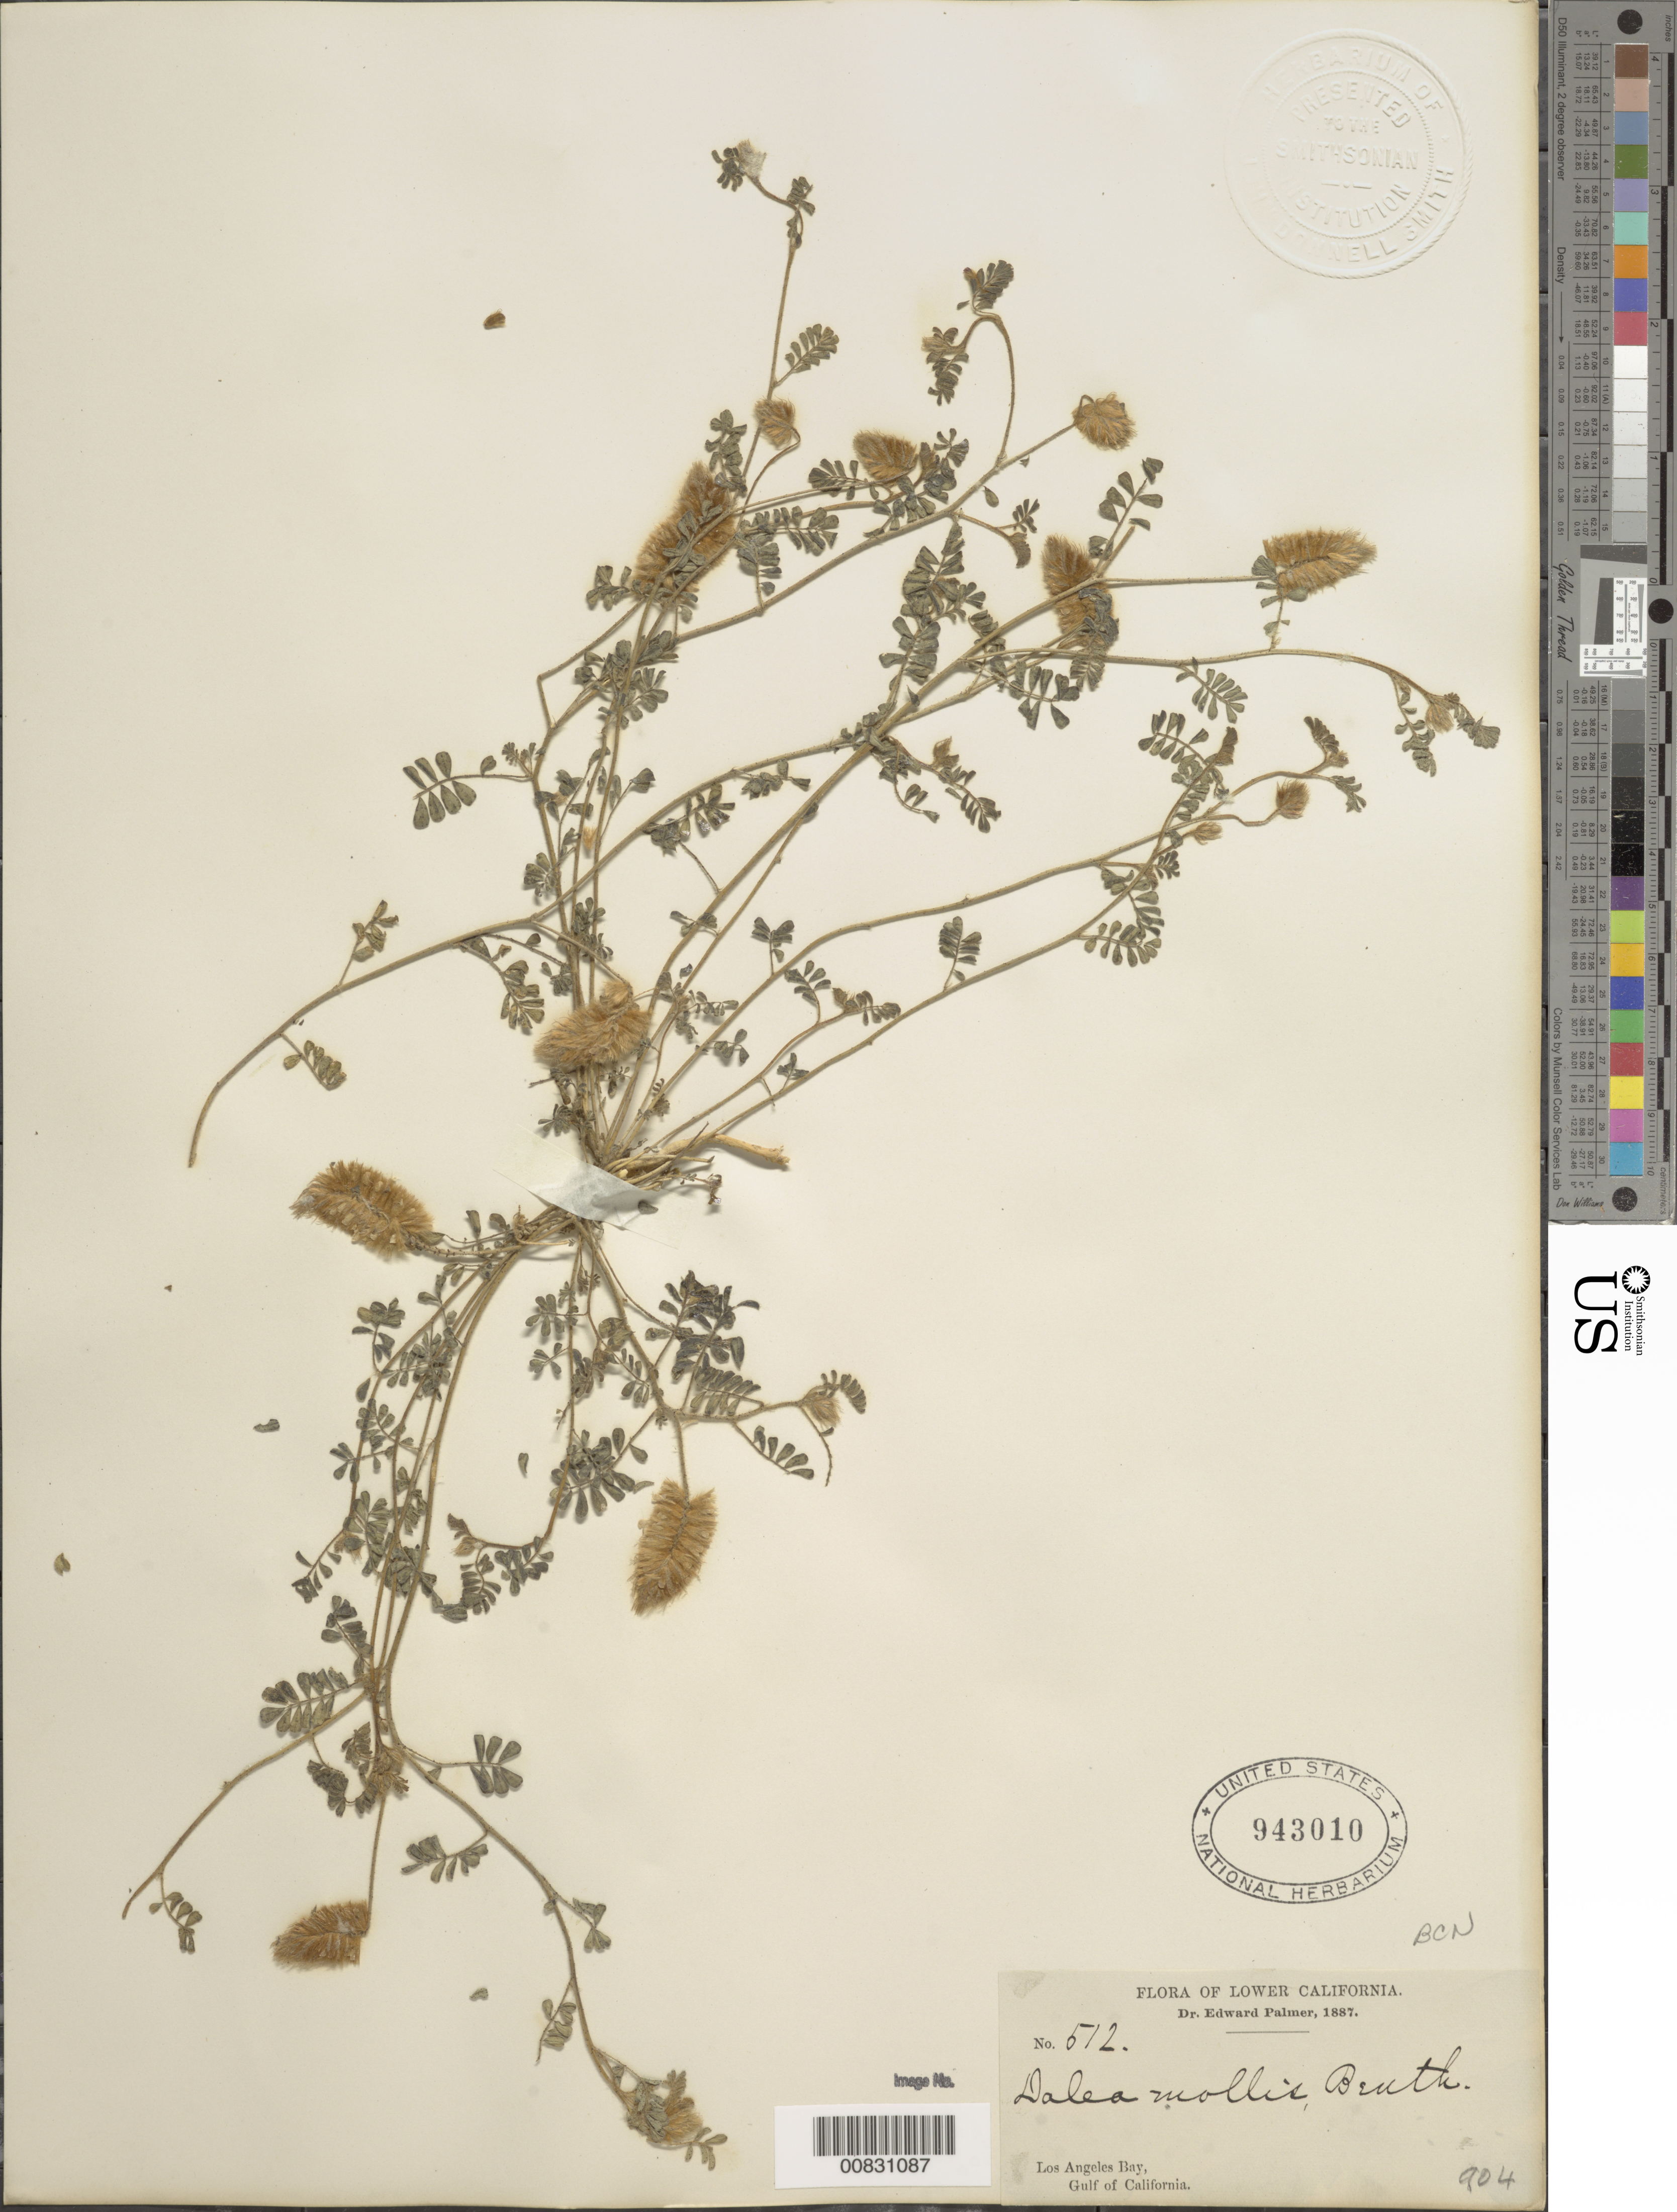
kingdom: Plantae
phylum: Tracheophyta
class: Magnoliopsida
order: Fabales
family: Fabaceae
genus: Dalea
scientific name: Dalea mollis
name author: Benth.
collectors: E. Palmer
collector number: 512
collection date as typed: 1887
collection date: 1887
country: Mexico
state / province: Baja California Norte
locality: Los Angeles Bay, Baja California.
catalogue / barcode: US 943010